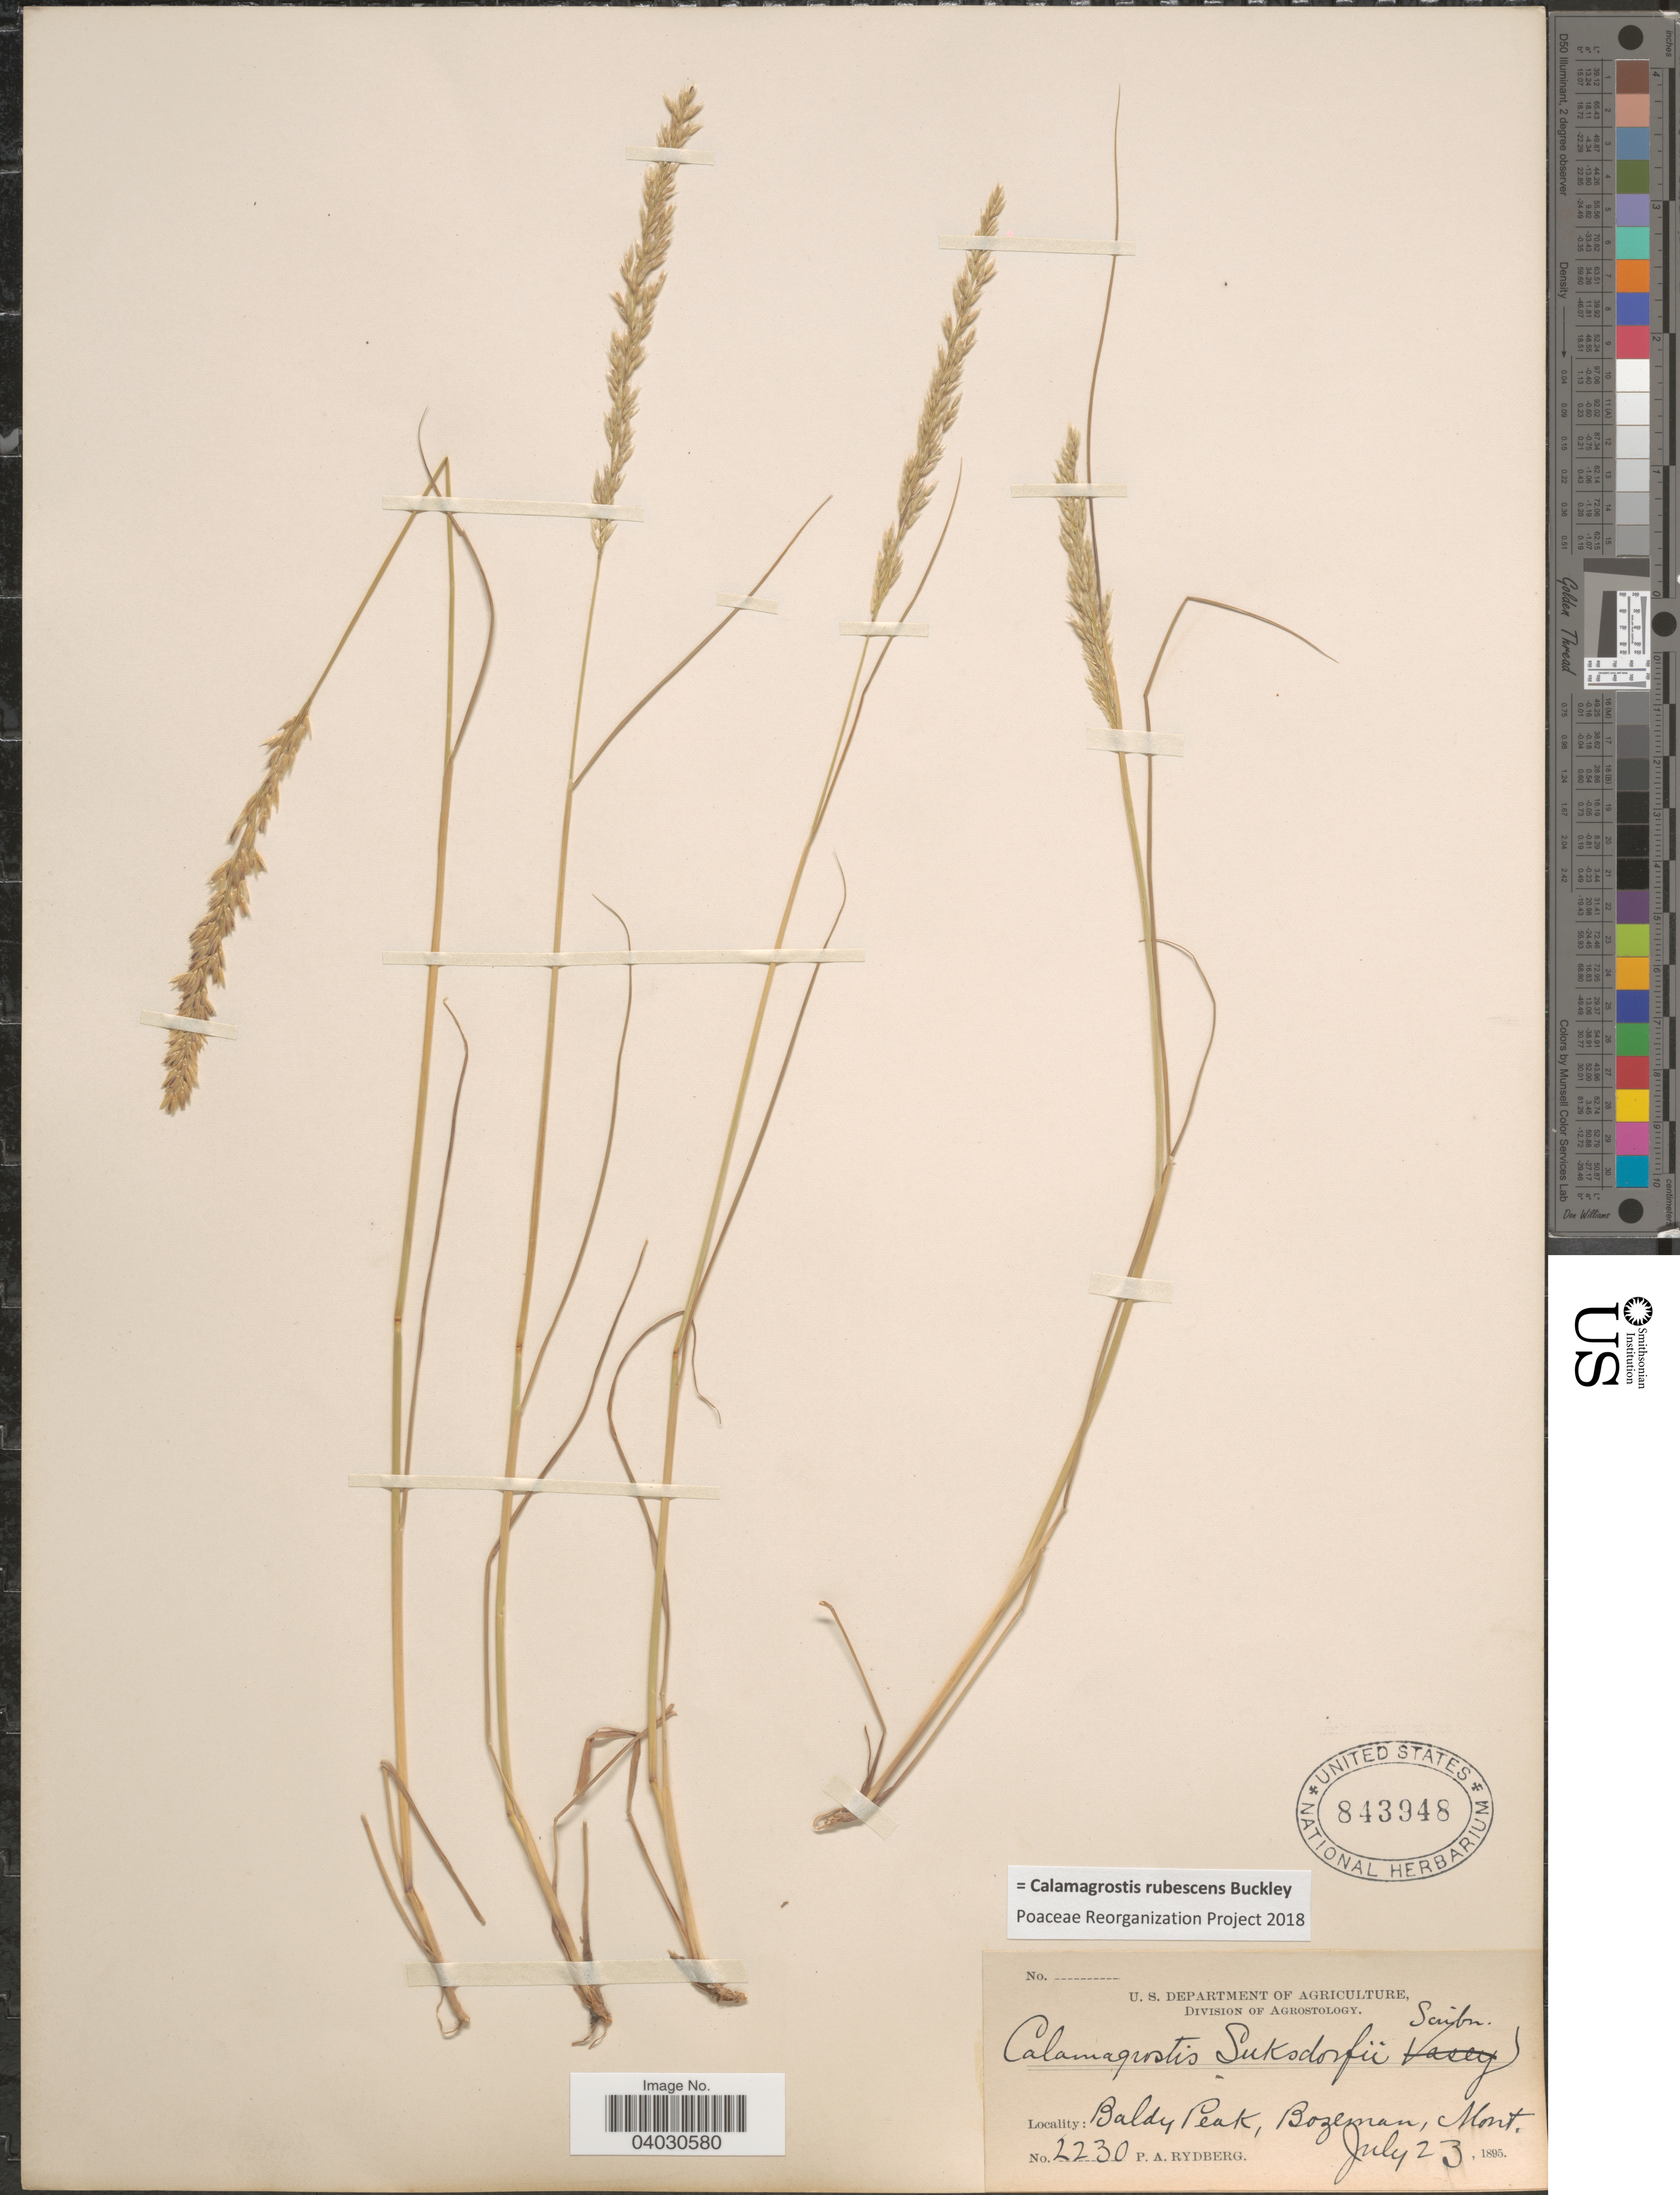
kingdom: Plantae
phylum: Tracheophyta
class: Liliopsida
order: Poales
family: Poaceae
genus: Calamagrostis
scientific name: Calamagrostis rubescens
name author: Buckley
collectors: P. A. Rydberg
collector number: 2230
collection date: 1895-07-23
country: United States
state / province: Montana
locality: Baldy Peak, Bozeman.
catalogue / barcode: US 843948